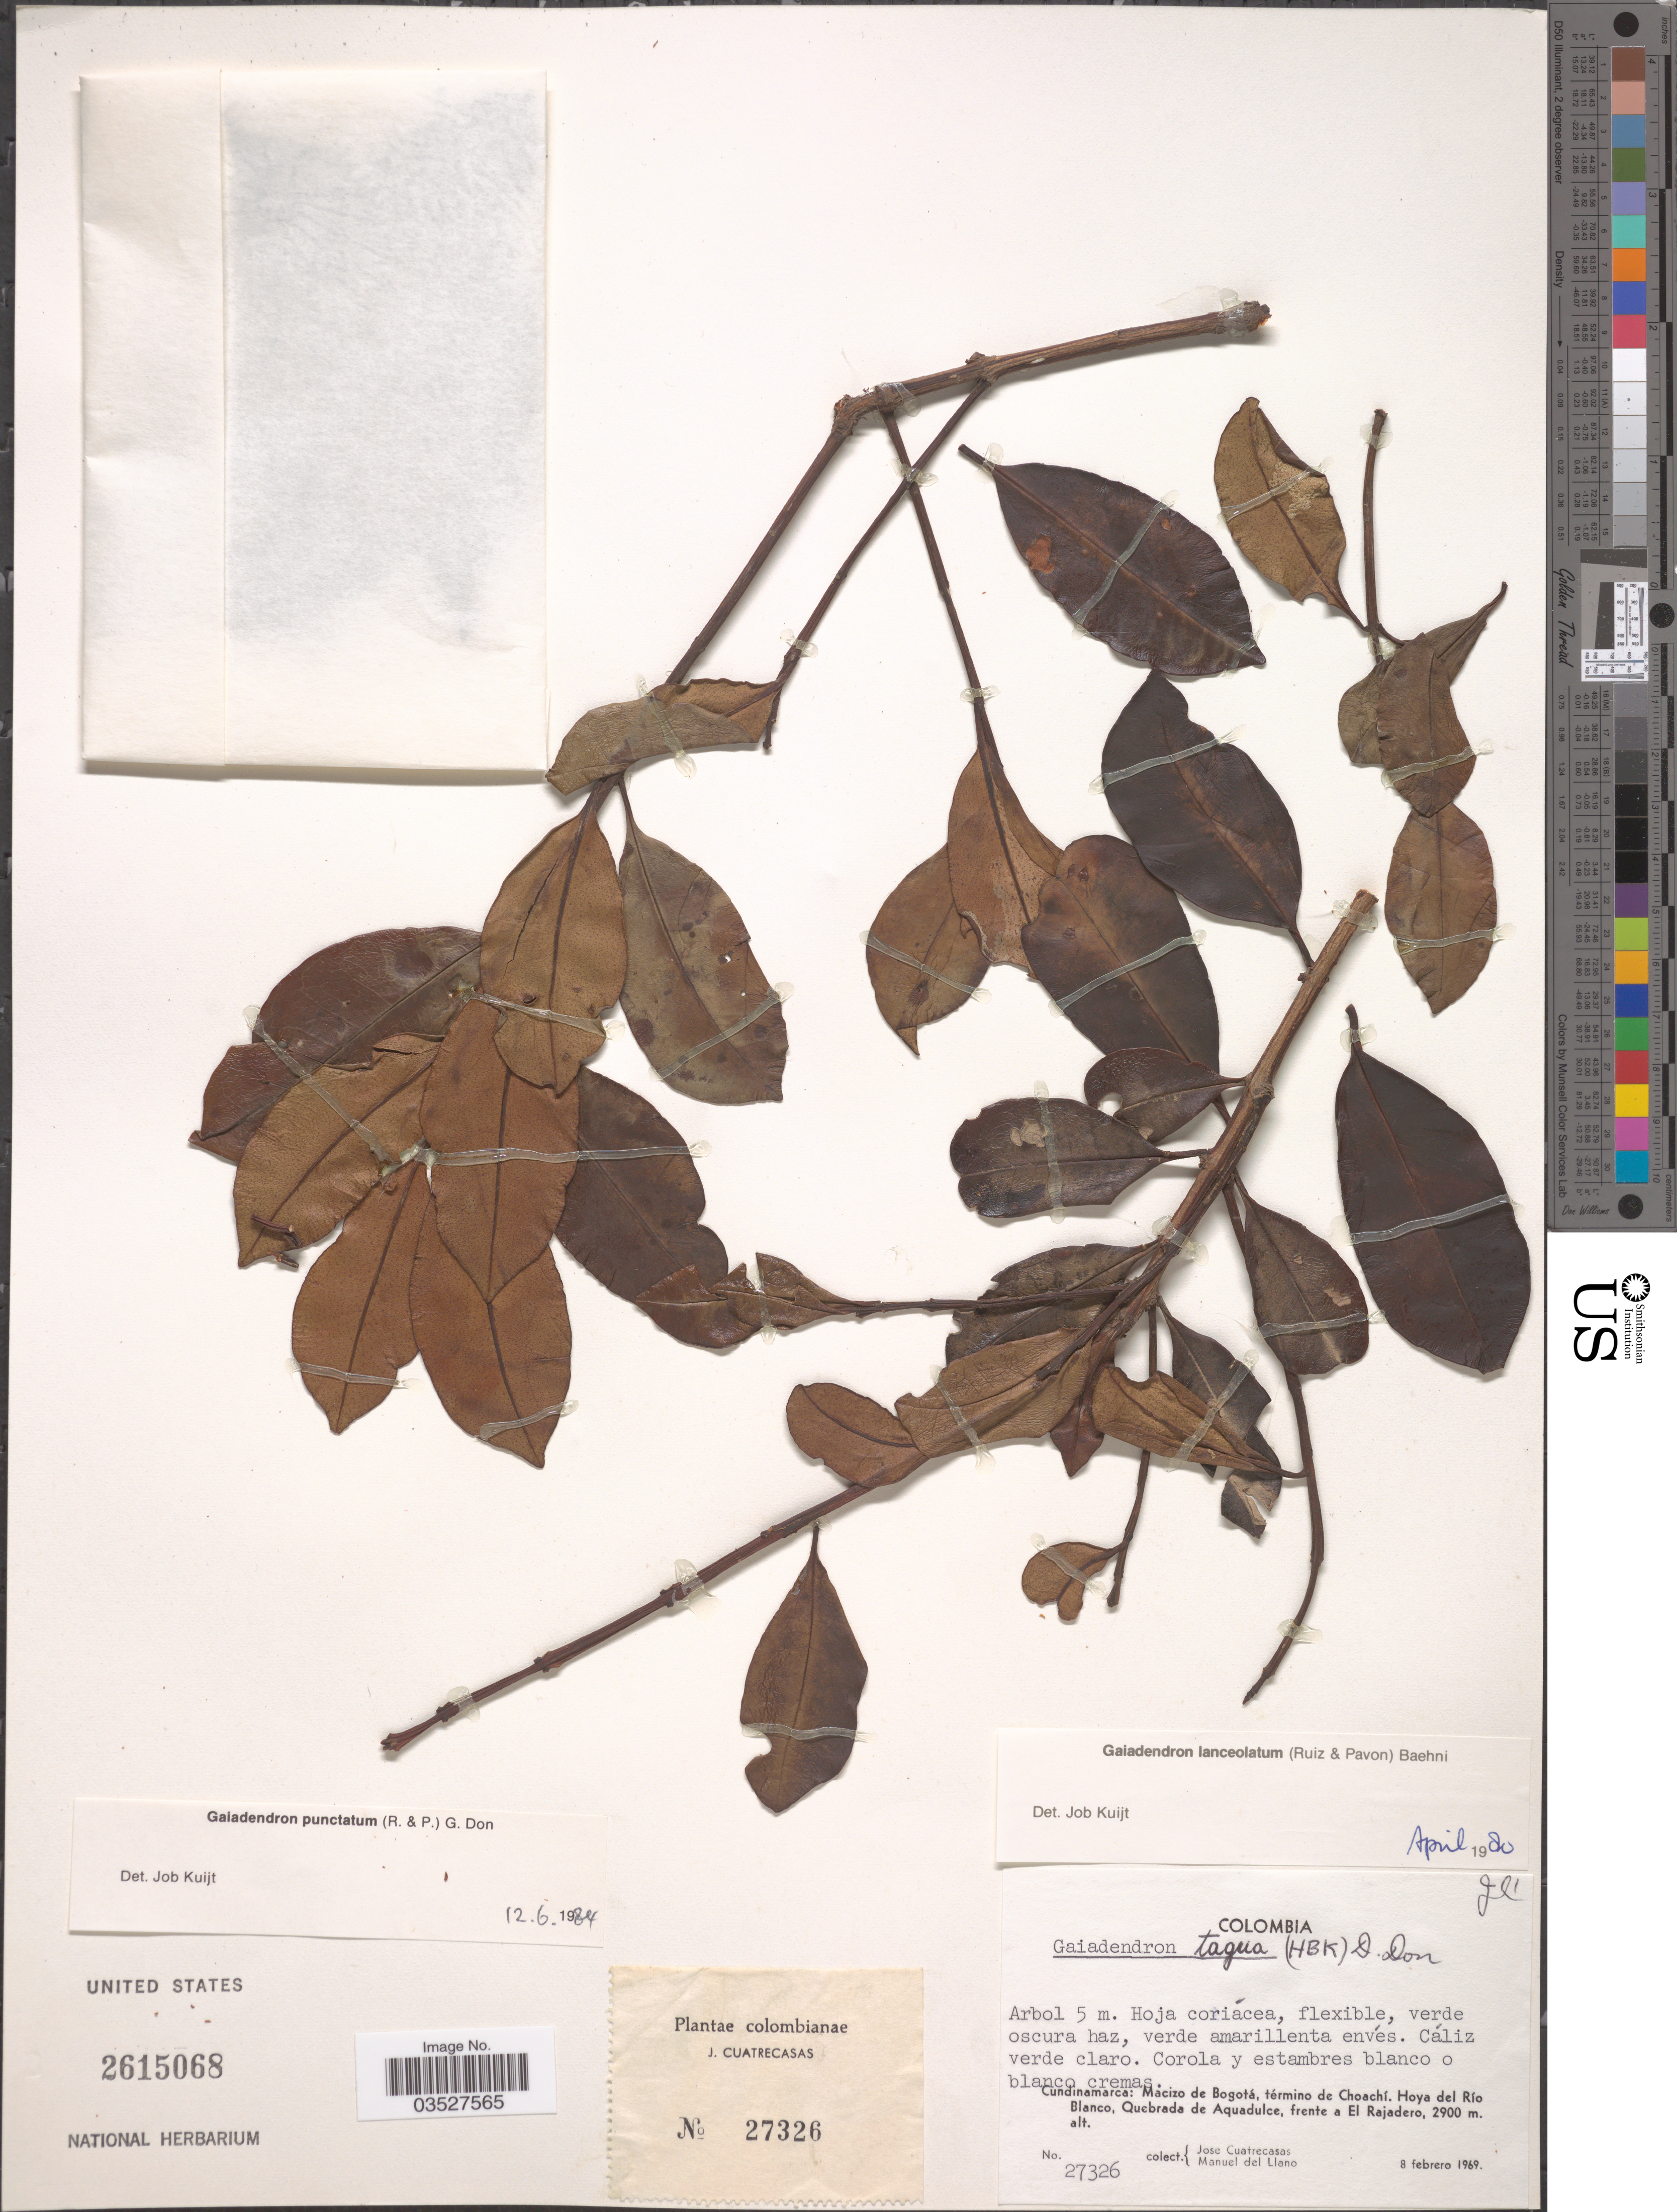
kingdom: Plantae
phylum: Tracheophyta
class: Magnoliopsida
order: Santalales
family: Loranthaceae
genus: Gaiadendron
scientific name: Gaiadendron punctatum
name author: (Ruiz & Pav.) G. Don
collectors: J. Cuatrecasas & M. d. Llano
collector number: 27326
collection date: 1969-02-08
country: Colombia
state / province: Cundinamarca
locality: Macizo de Bogotá, término de Choachí. Hoya del Río Blanco, Quebrada de Aquadulce, frente a El Rajadero.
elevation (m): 2900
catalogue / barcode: US 2615068